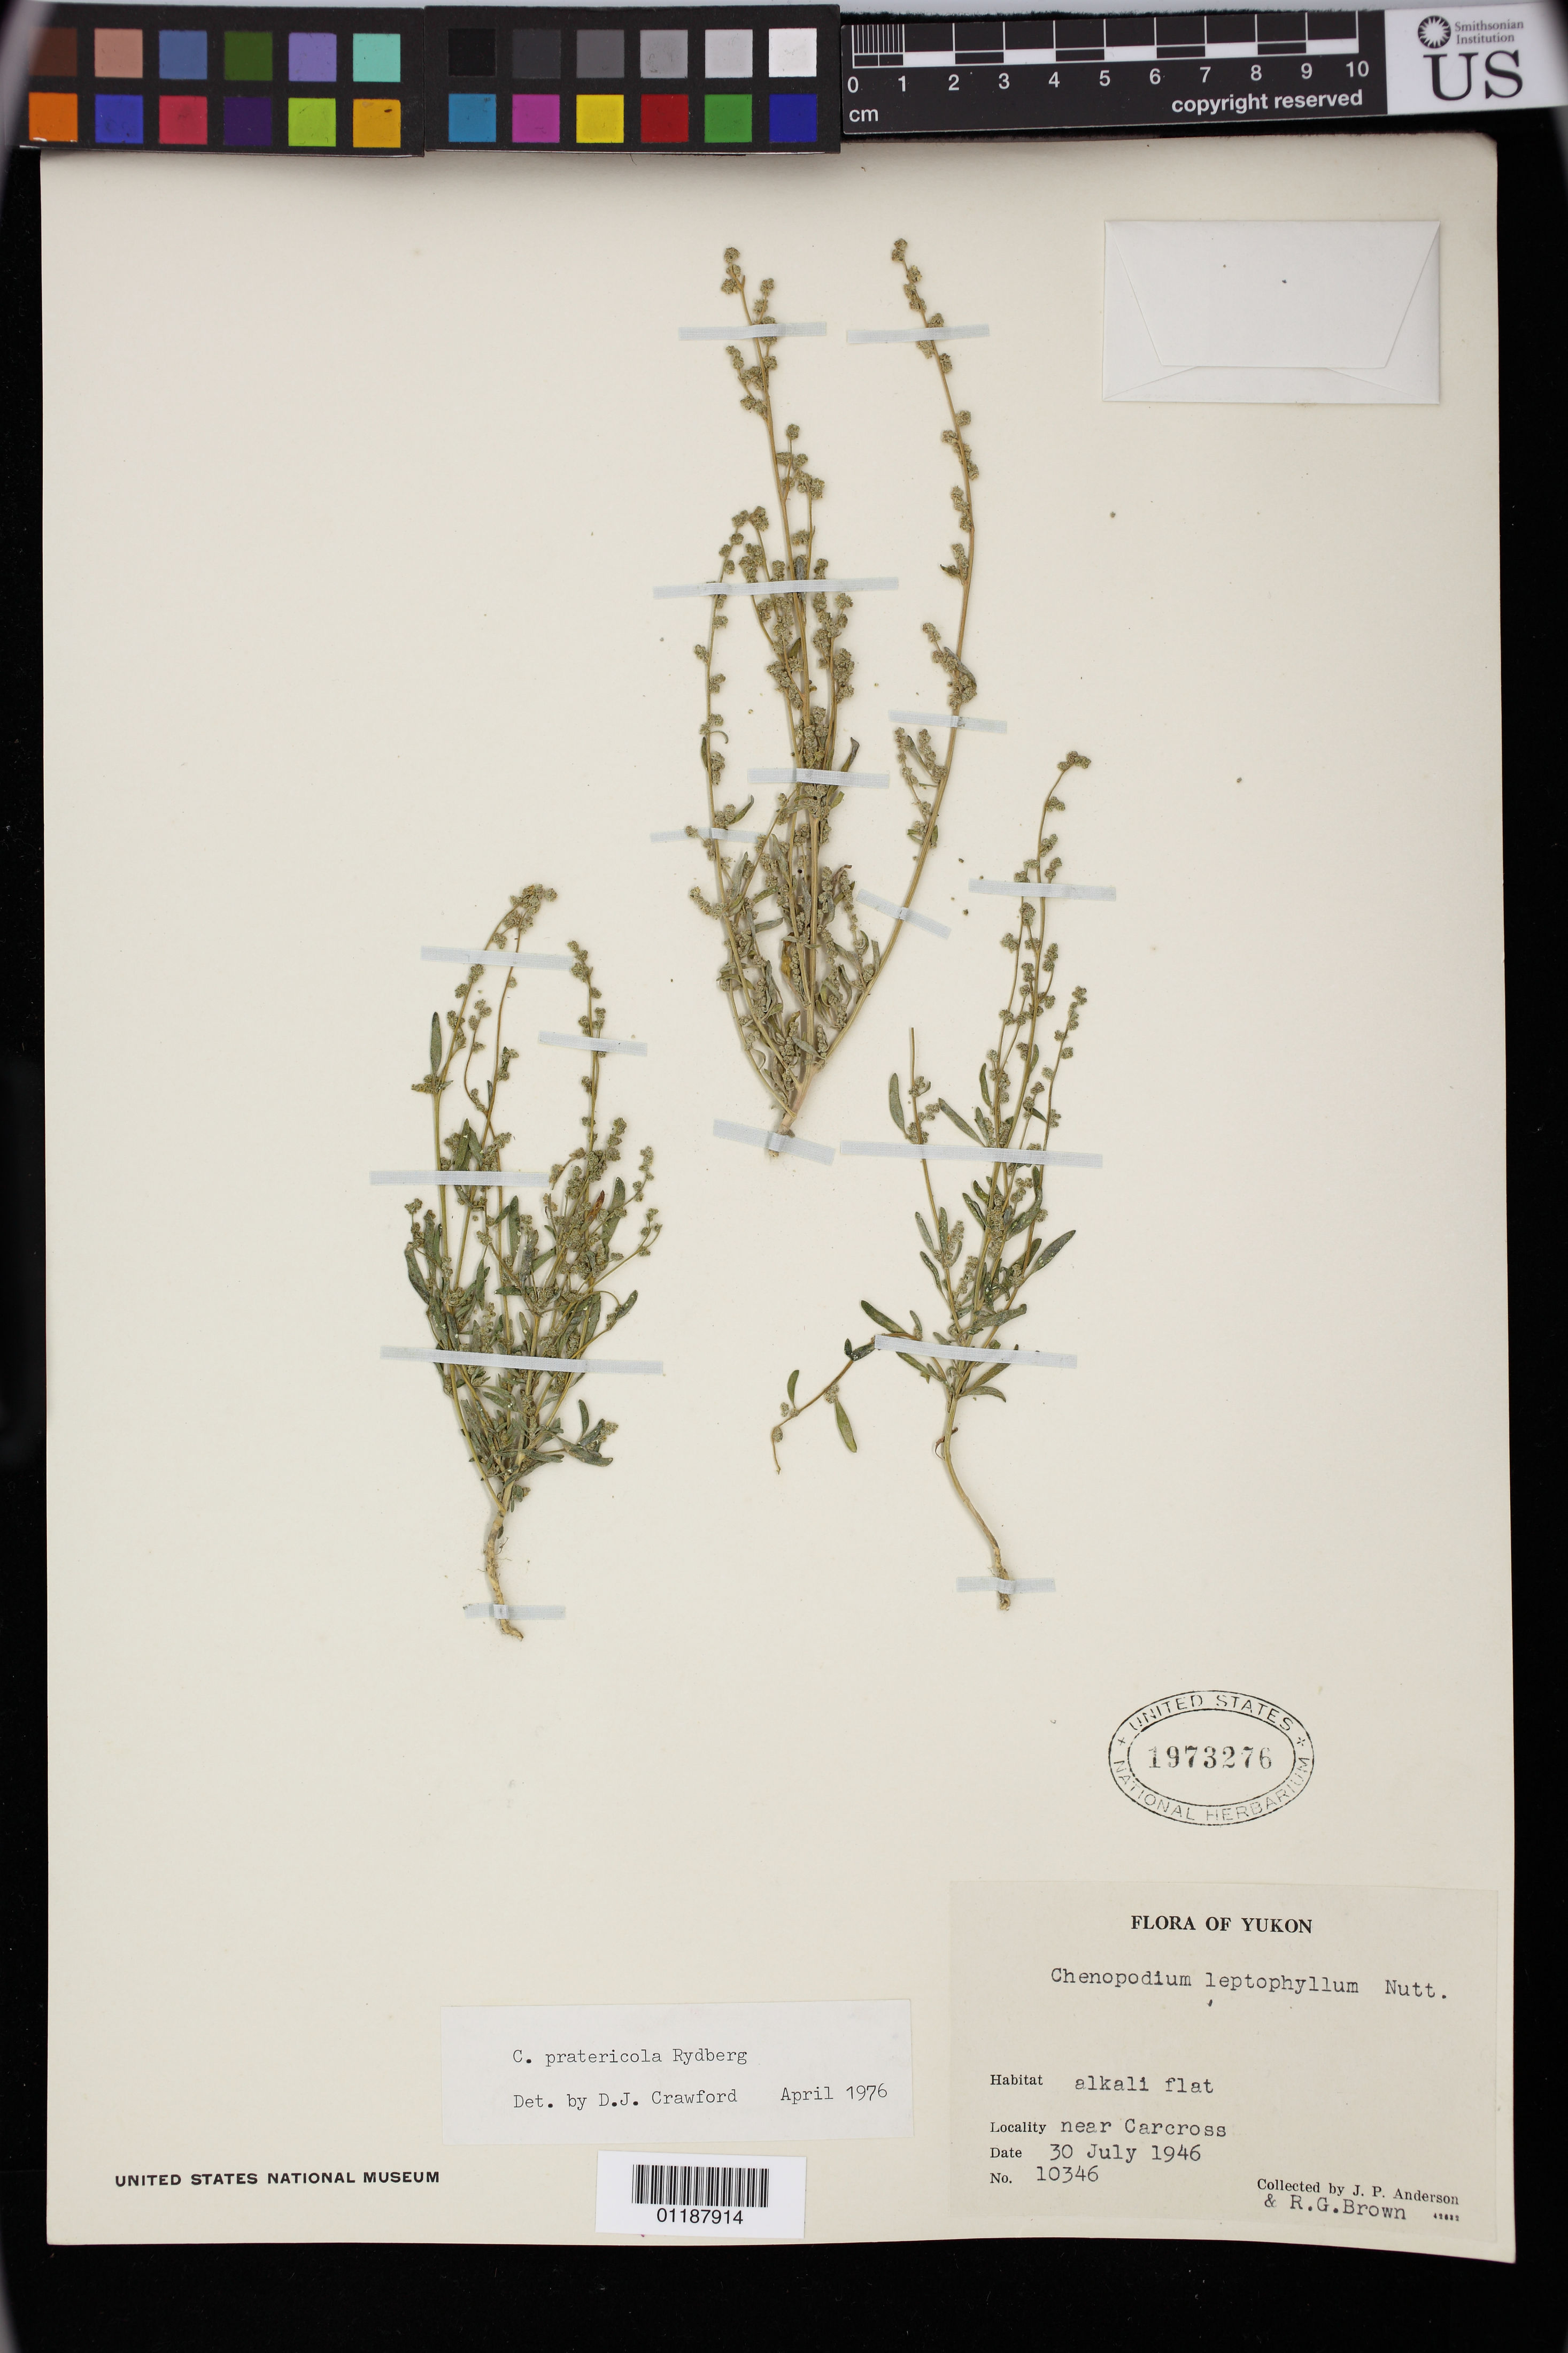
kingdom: Plantae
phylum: Tracheophyta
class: Magnoliopsida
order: Caryophyllales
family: Amaranthaceae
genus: Chenopodium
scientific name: Chenopodium pratericola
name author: Rydb.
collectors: J. P. Anderson & R. G. Brown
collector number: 10346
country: Canada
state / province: Yukon Territory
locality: Near Carcross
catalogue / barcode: US 1973276